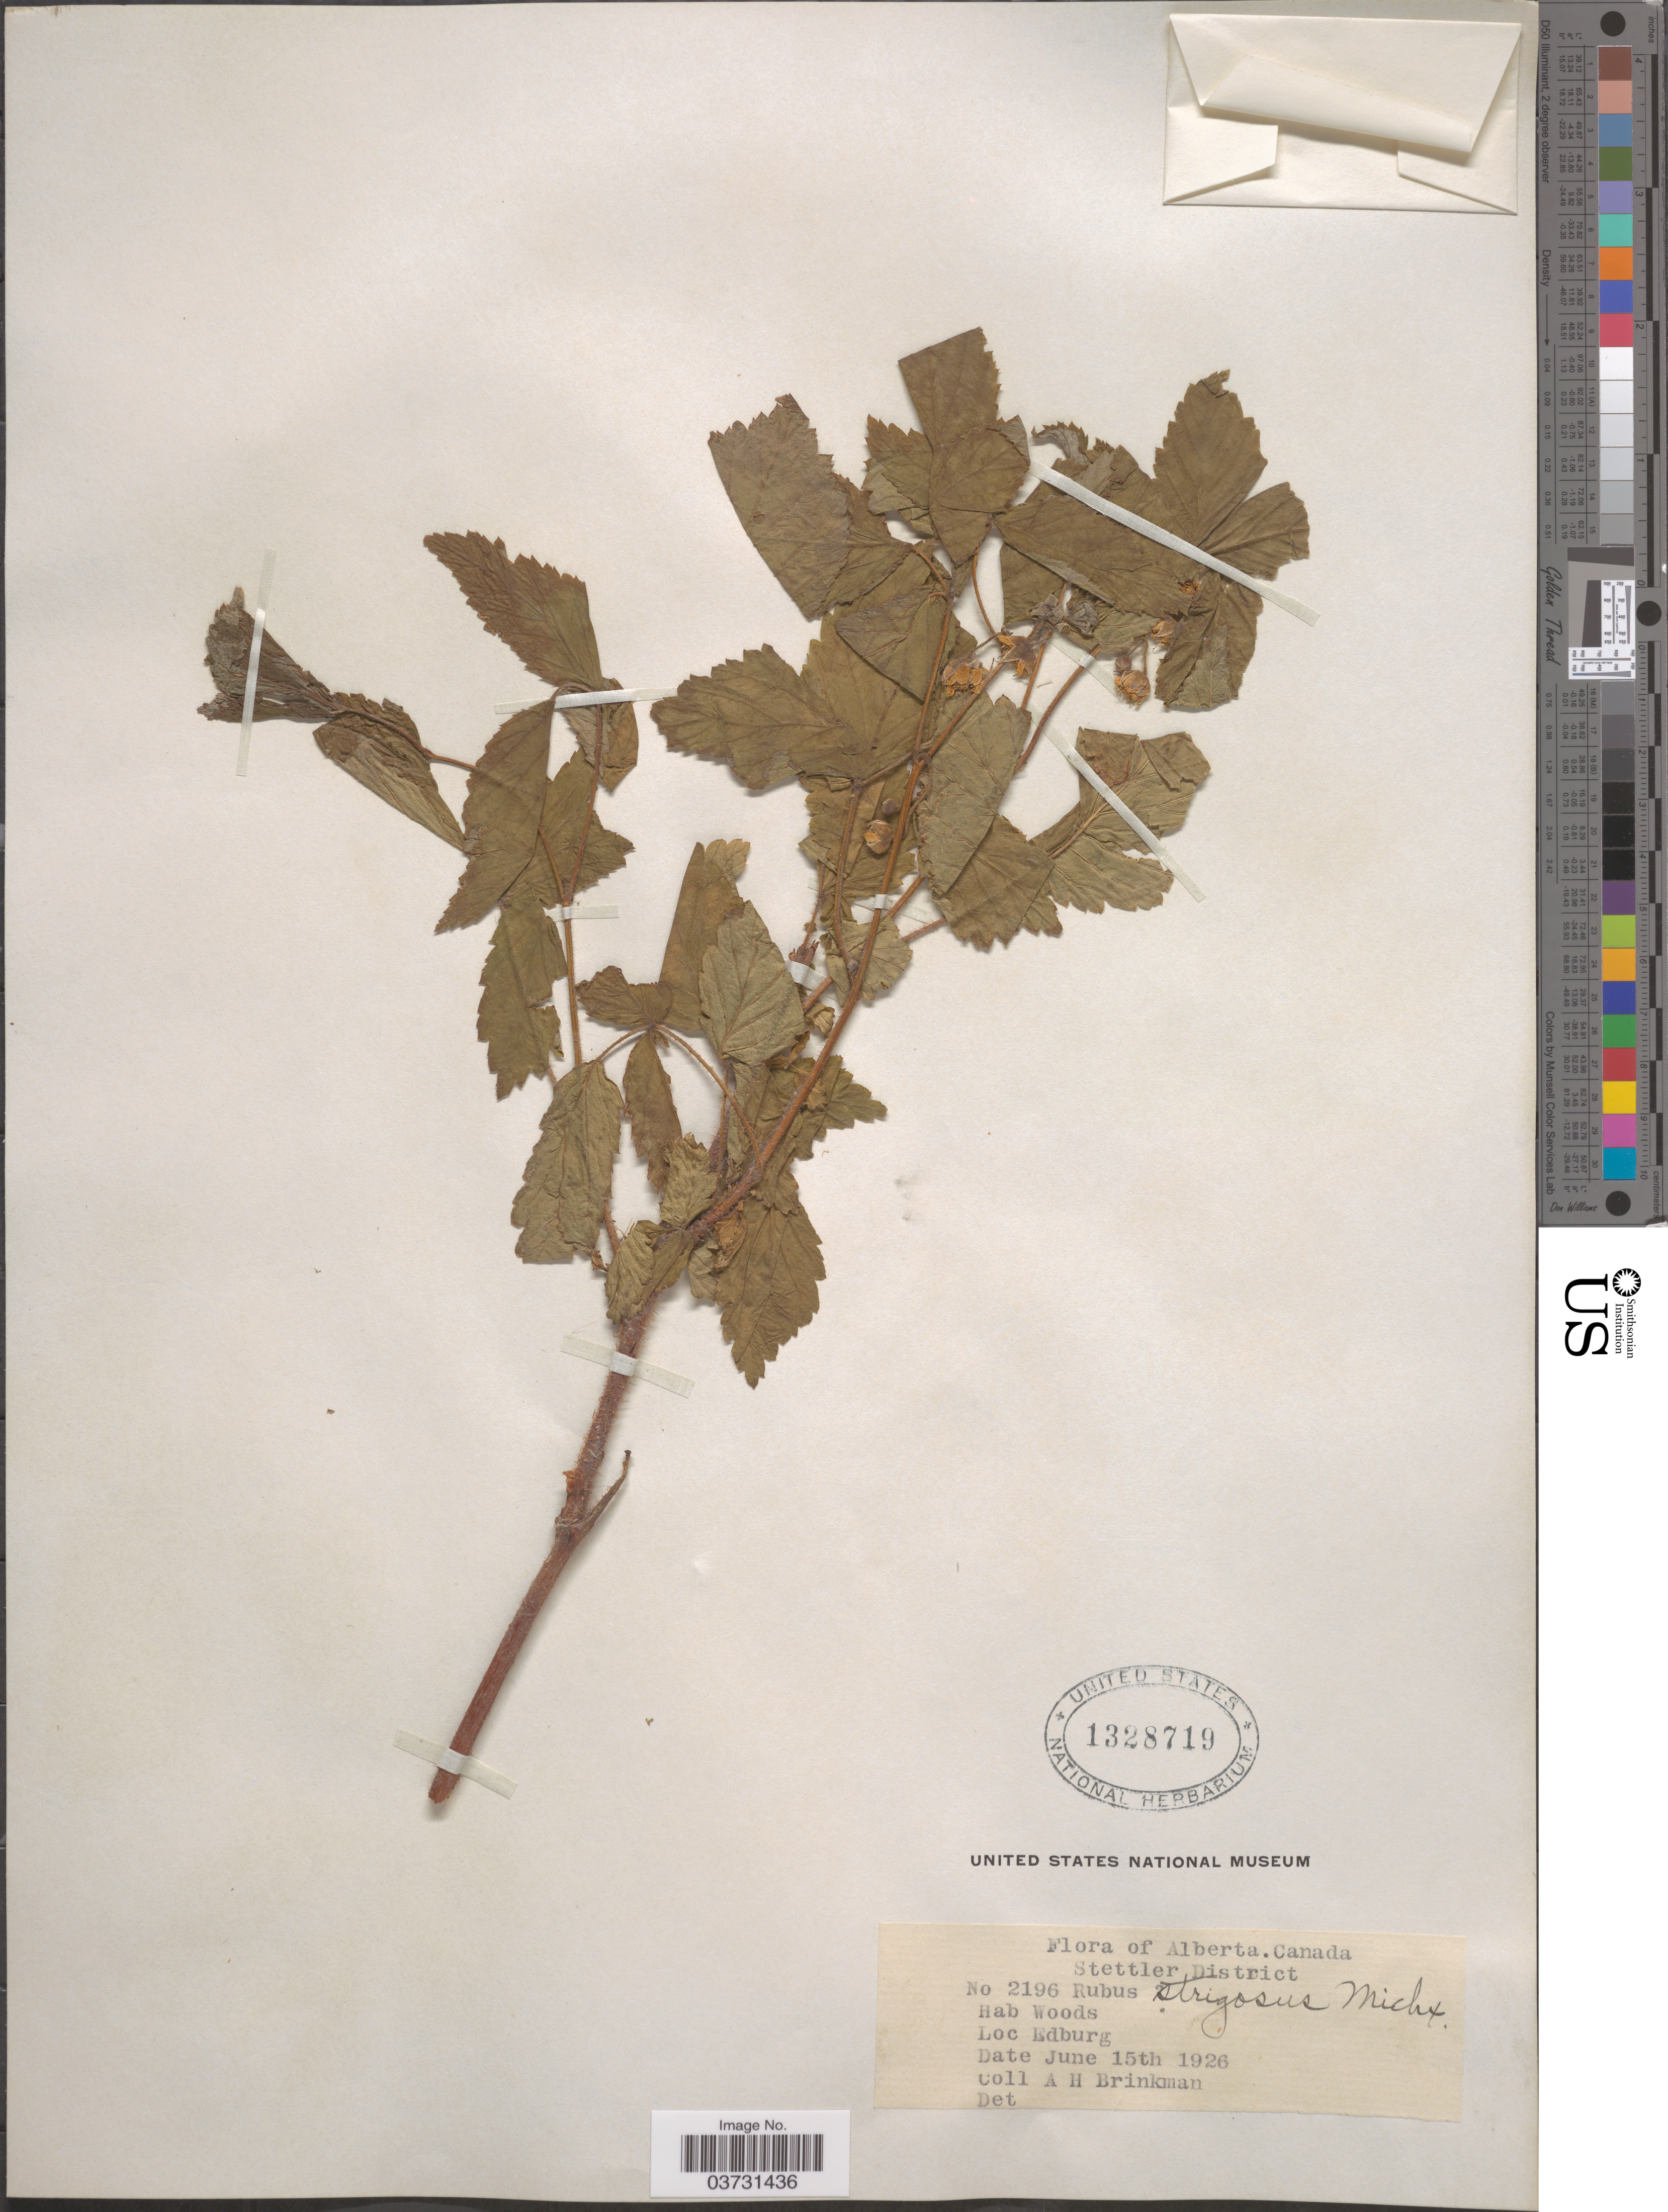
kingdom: Plantae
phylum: Tracheophyta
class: Magnoliopsida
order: Rosales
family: Rosaceae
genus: Rubus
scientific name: Rubus strigosus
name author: Michx.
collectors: A. Brinkman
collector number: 2196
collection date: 1926-06-15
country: Canada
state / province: Alberta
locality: Stettler District. Edburg.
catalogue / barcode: US 1328719